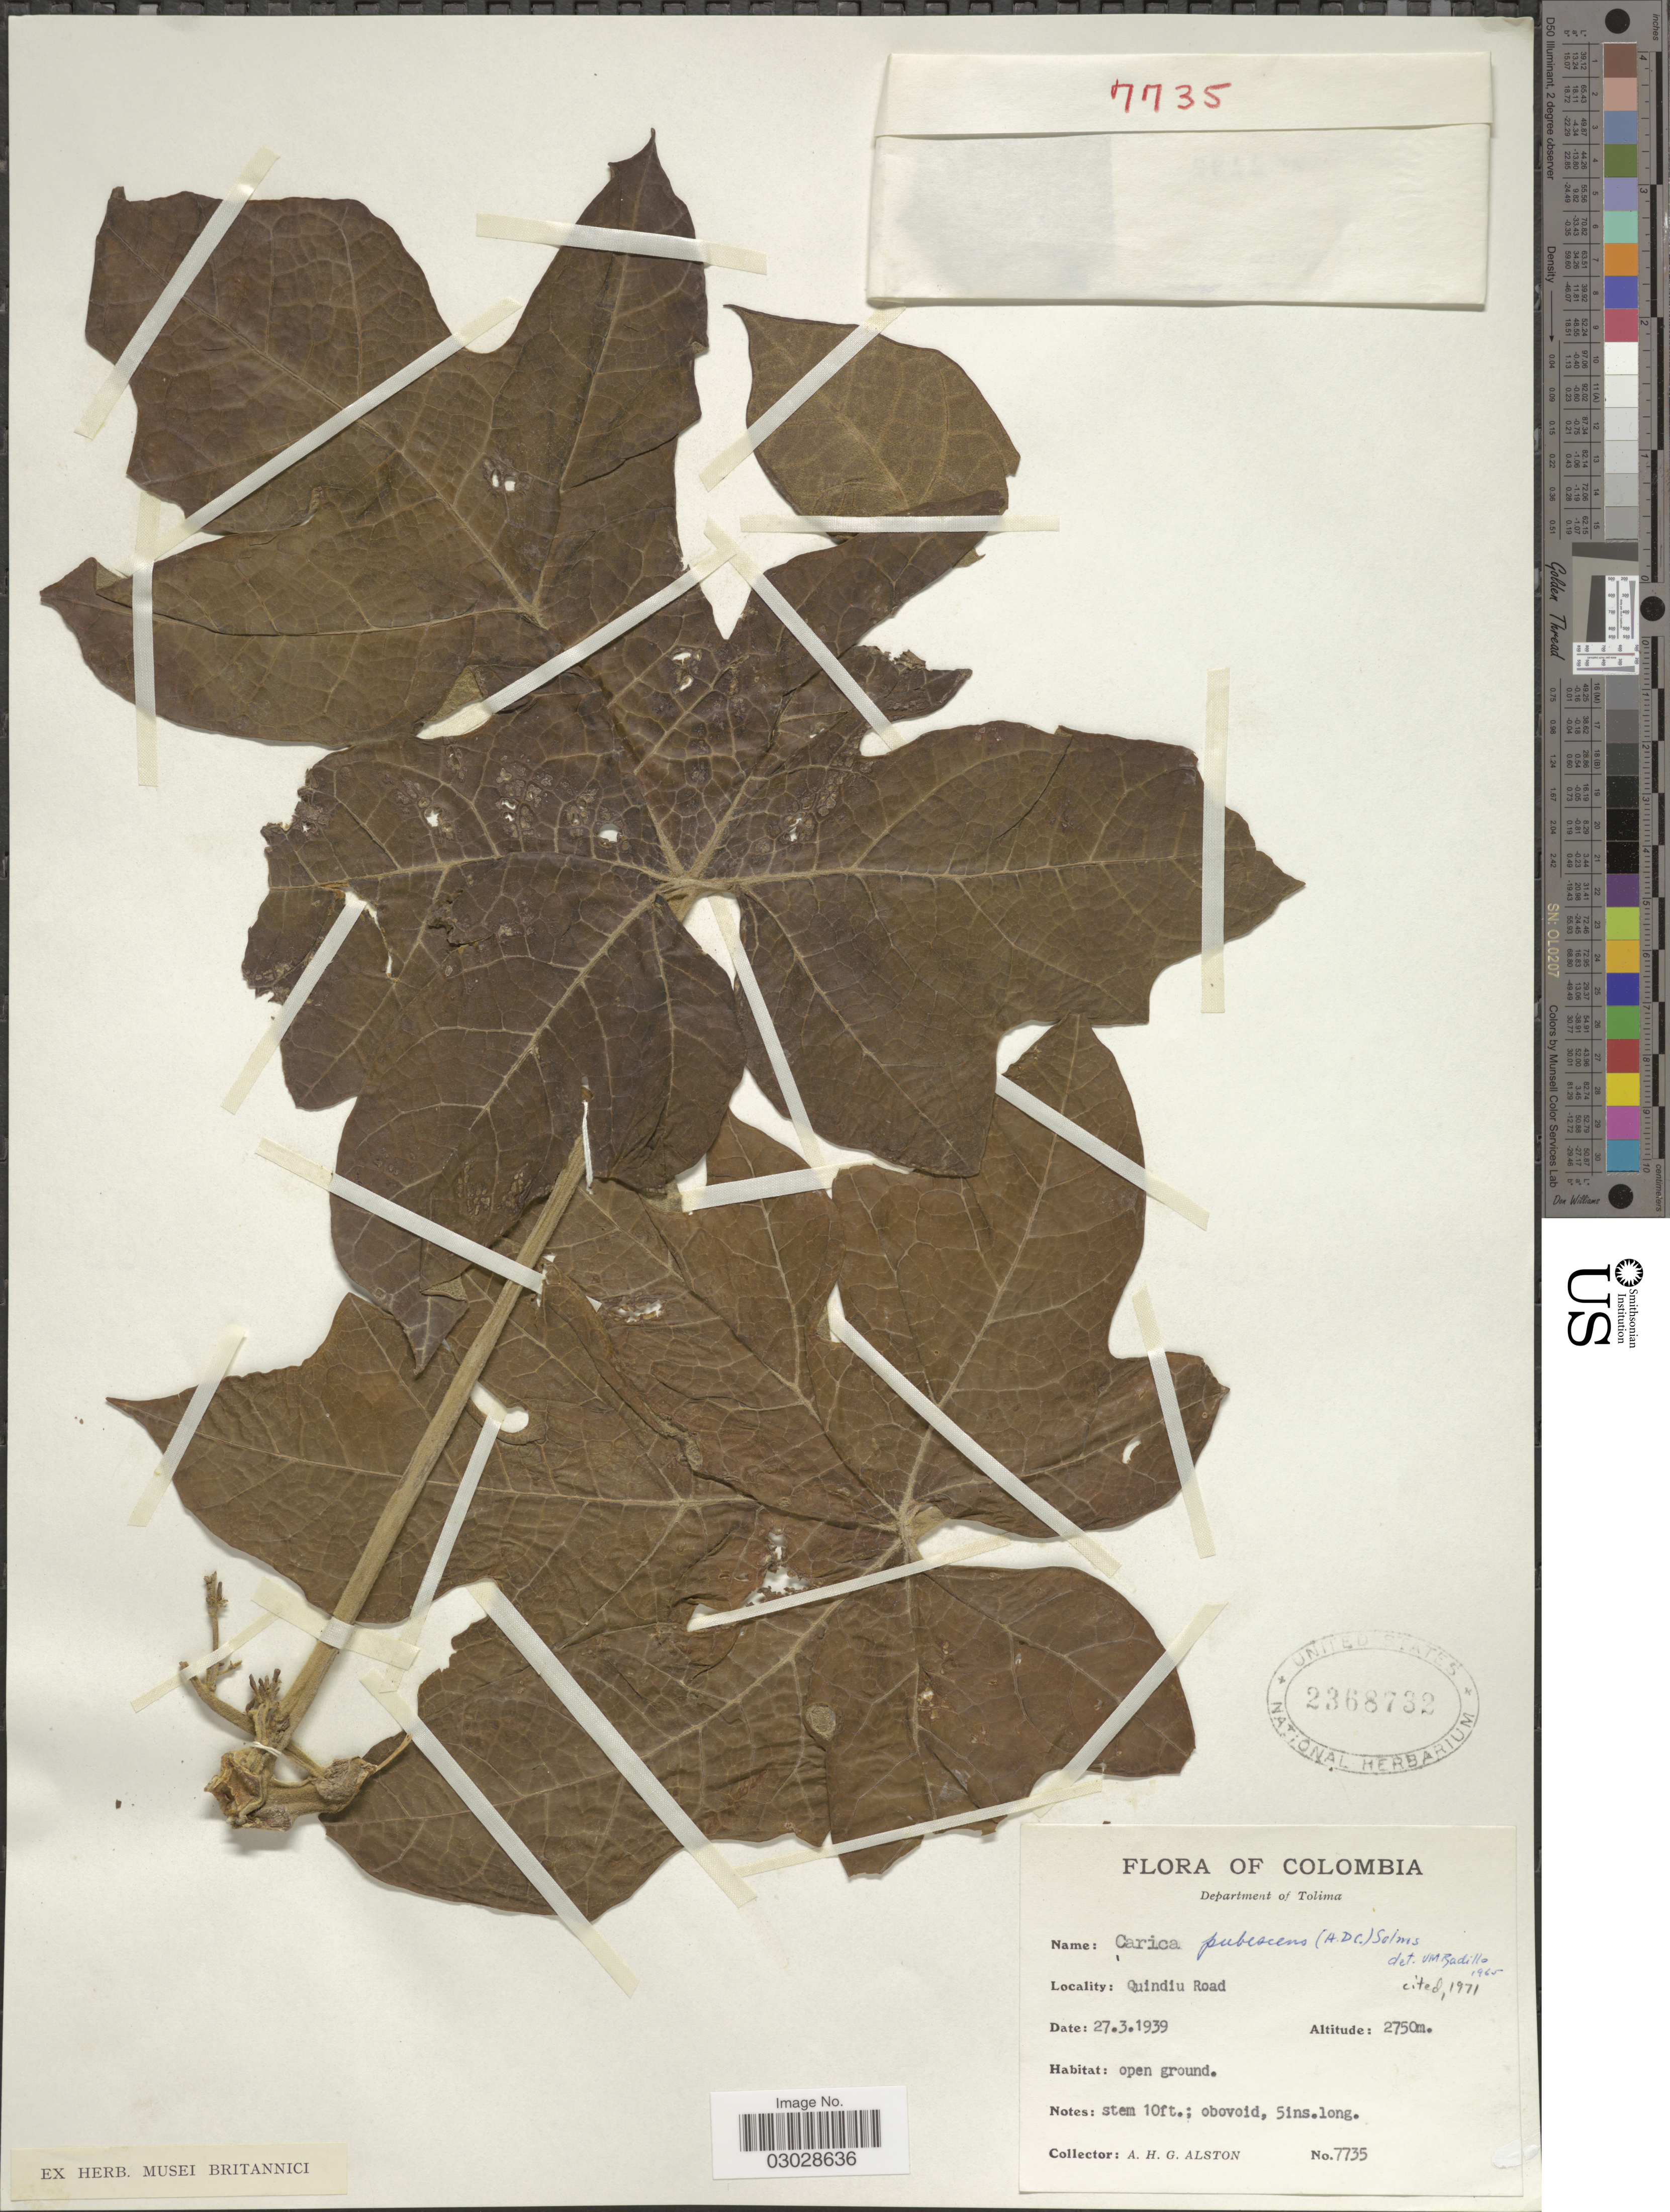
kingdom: Plantae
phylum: Tracheophyta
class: Magnoliopsida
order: Brassicales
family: Caricaceae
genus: Vasconcellea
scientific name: Vasconcellea pubescens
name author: A. DC.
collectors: A. H. Alston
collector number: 7735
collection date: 1939-03-27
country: Colombia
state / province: Tolima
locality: Department of Tolima, Quindiu Road.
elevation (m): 2750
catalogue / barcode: US 2368732